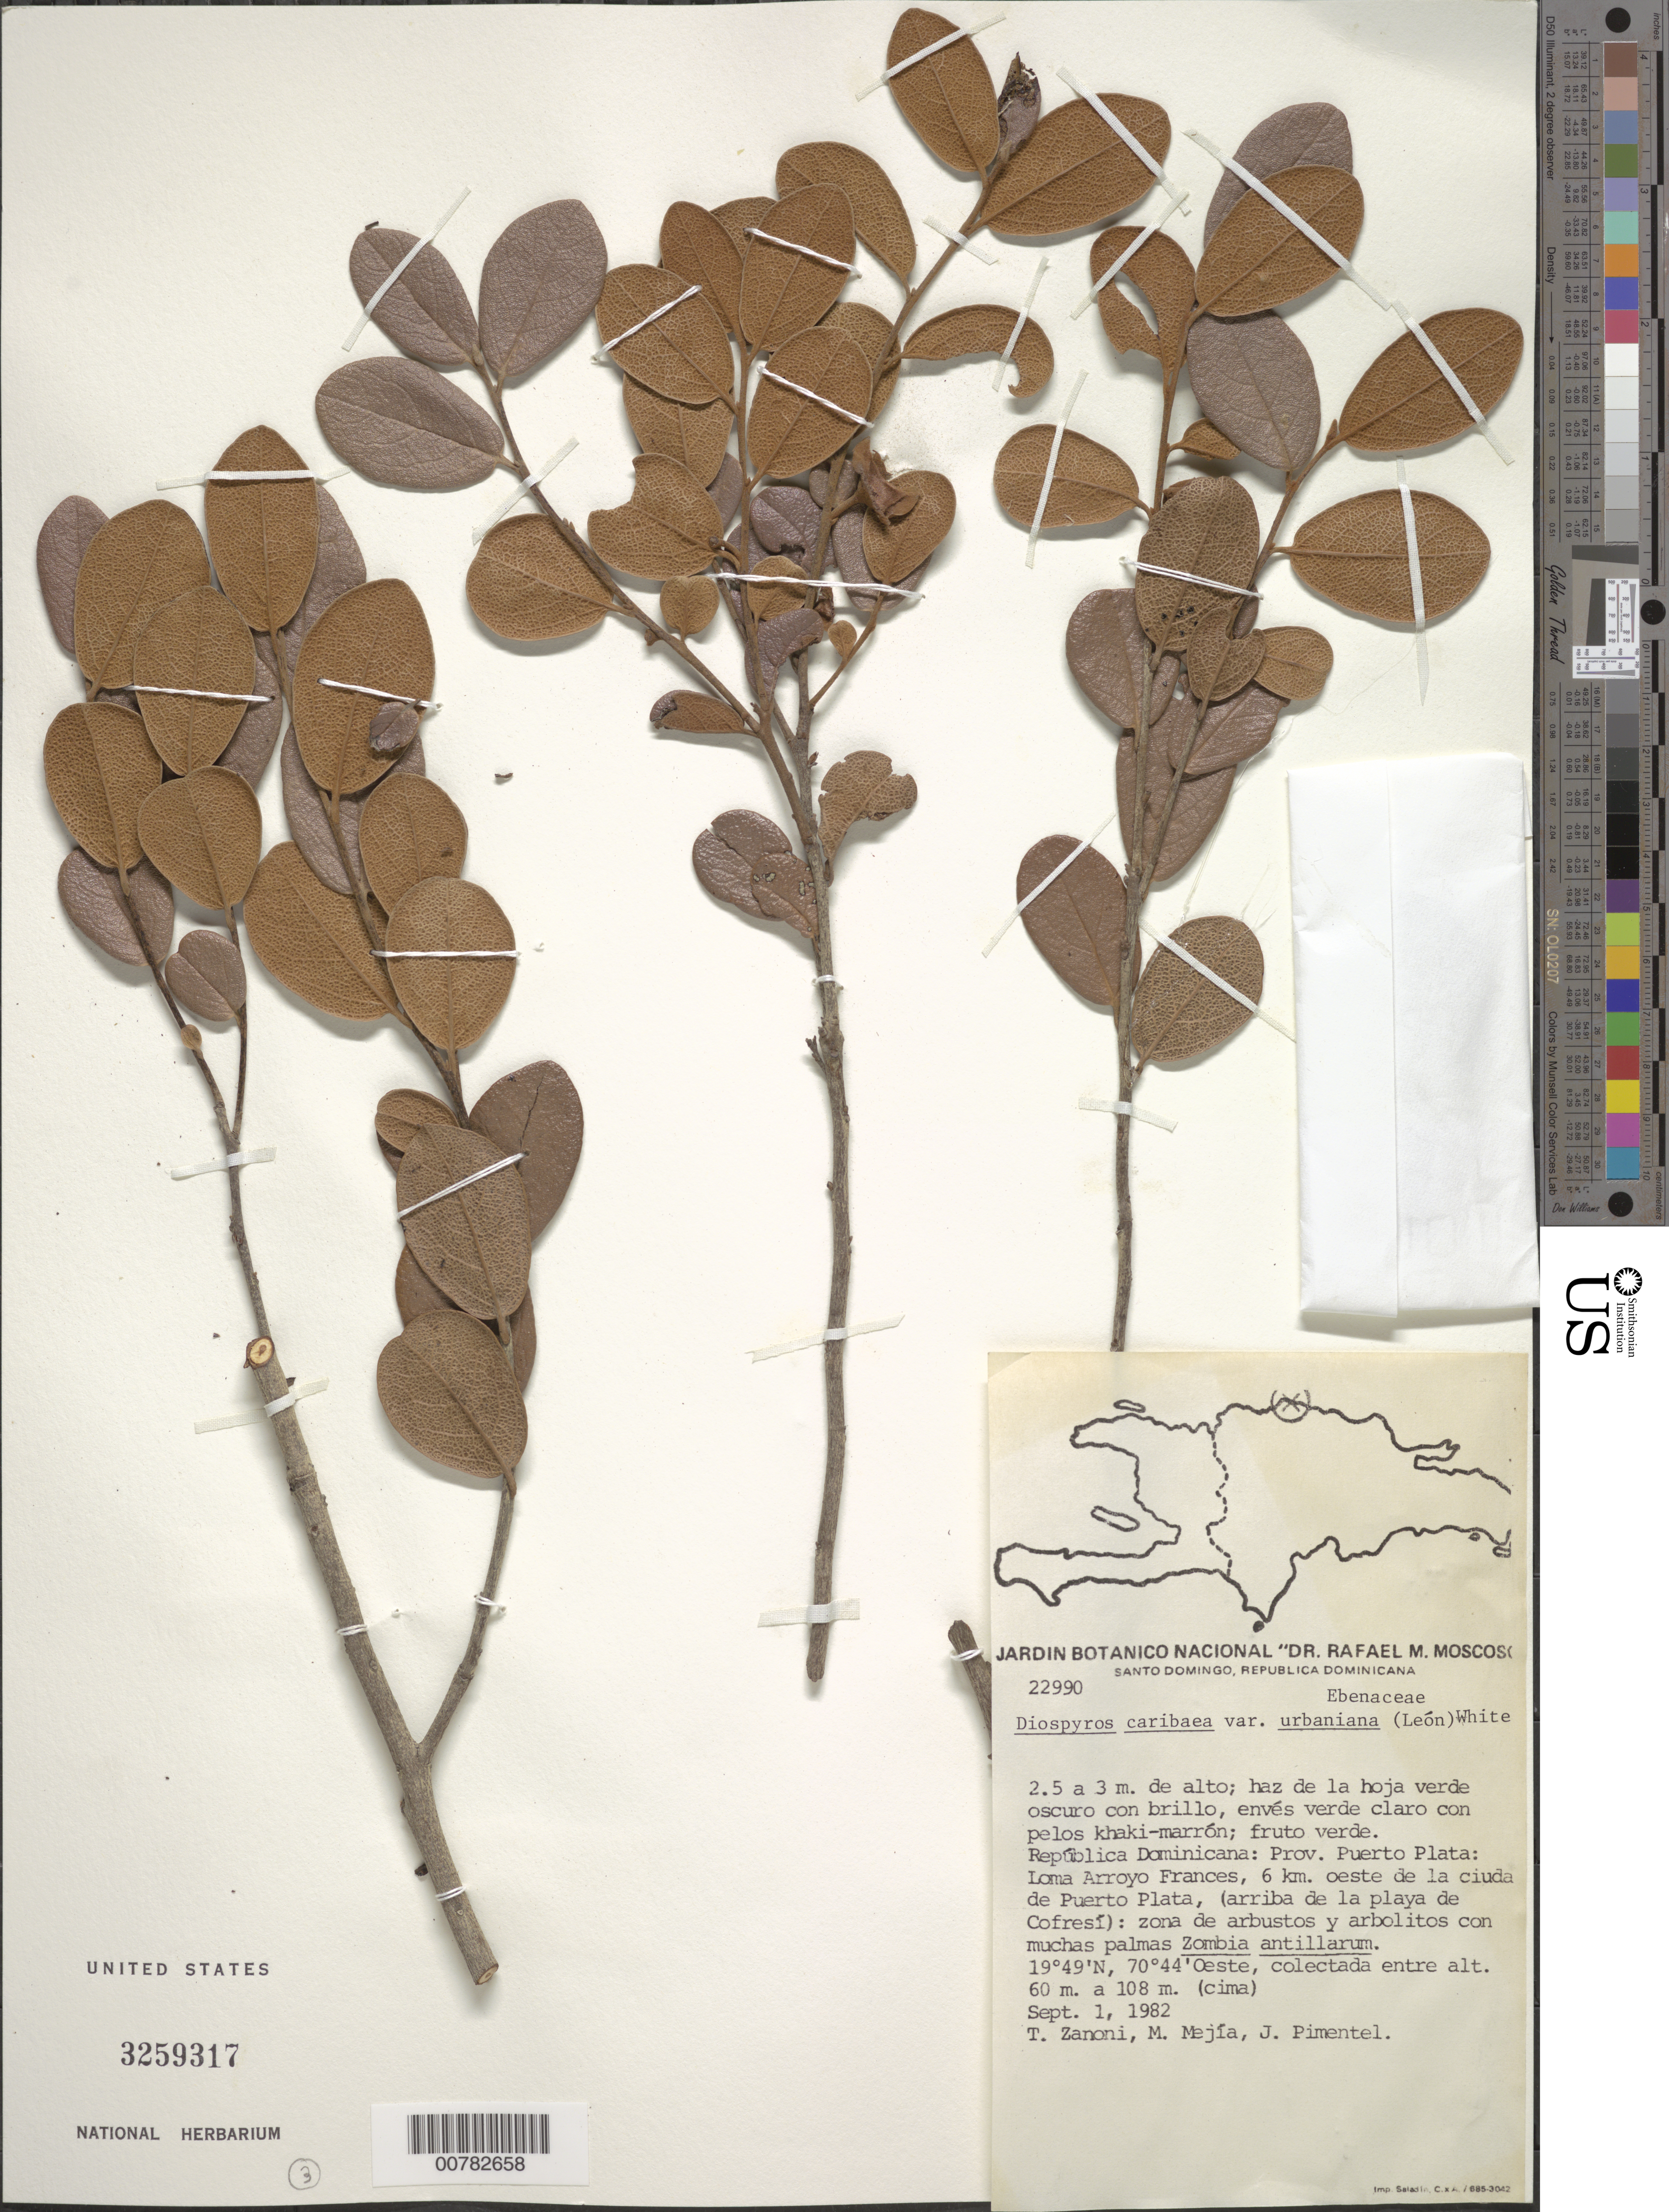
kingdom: Plantae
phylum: Tracheophyta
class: Magnoliopsida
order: Ericales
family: Ebenaceae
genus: Diospyros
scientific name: Diospyros caribaea var. urbaniana (Leonard) F. White comb nov. ined.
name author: (León)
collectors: T. A. Zanoni, M. Mejia & J. Pimentel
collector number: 22990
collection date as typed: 01 Sep 1982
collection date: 1982-09-01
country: Dominican Republic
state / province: Puerto Plata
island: Hispaniola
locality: Loma Arroyo Frances, 6 km west of Puerto Plata city, (above of Cofresí beach).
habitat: Shrubs and small trees zone with much palms Zombia antillarum.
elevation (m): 60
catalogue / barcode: US 3259317